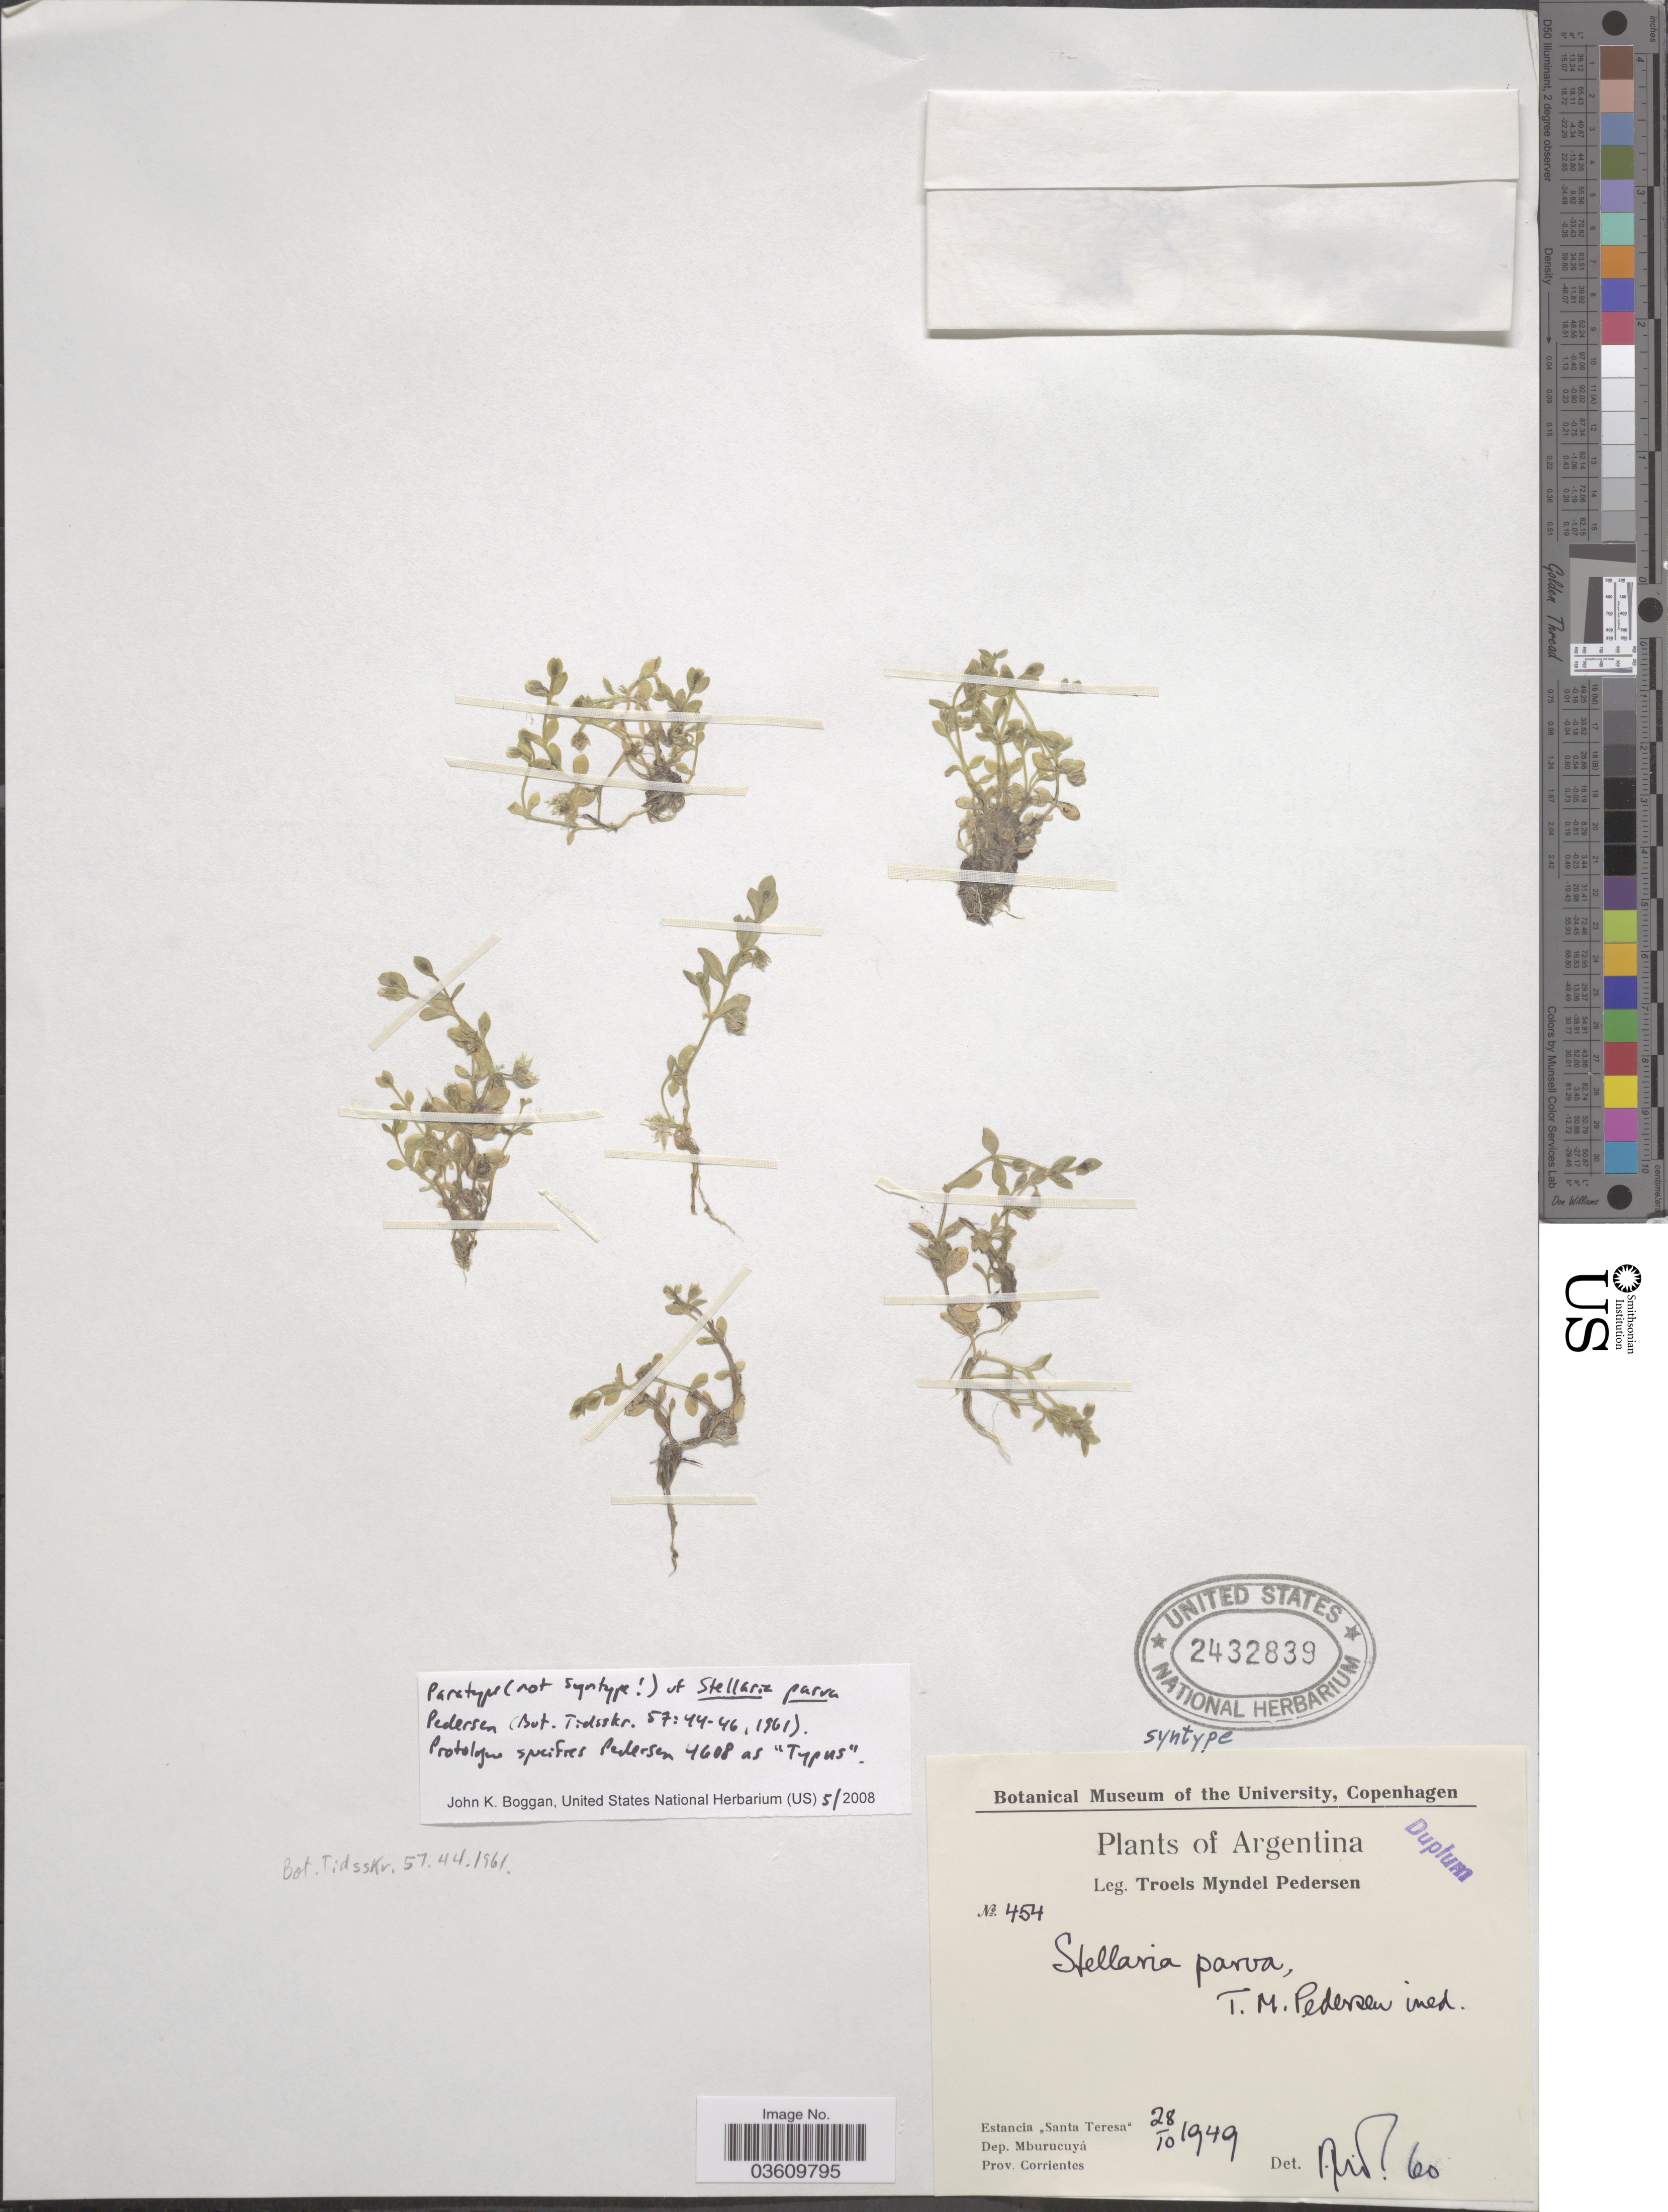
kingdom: Plantae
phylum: Tracheophyta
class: Magnoliopsida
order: Caryophyllales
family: Caryophyllaceae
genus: Stellaria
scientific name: Stellaria parva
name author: Pedersen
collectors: T. Pederson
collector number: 454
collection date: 1949-10-28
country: Argentina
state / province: Corrientes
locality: Estancia "Santa Teresa". Dep. Mburucuyá.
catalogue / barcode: US 2432839